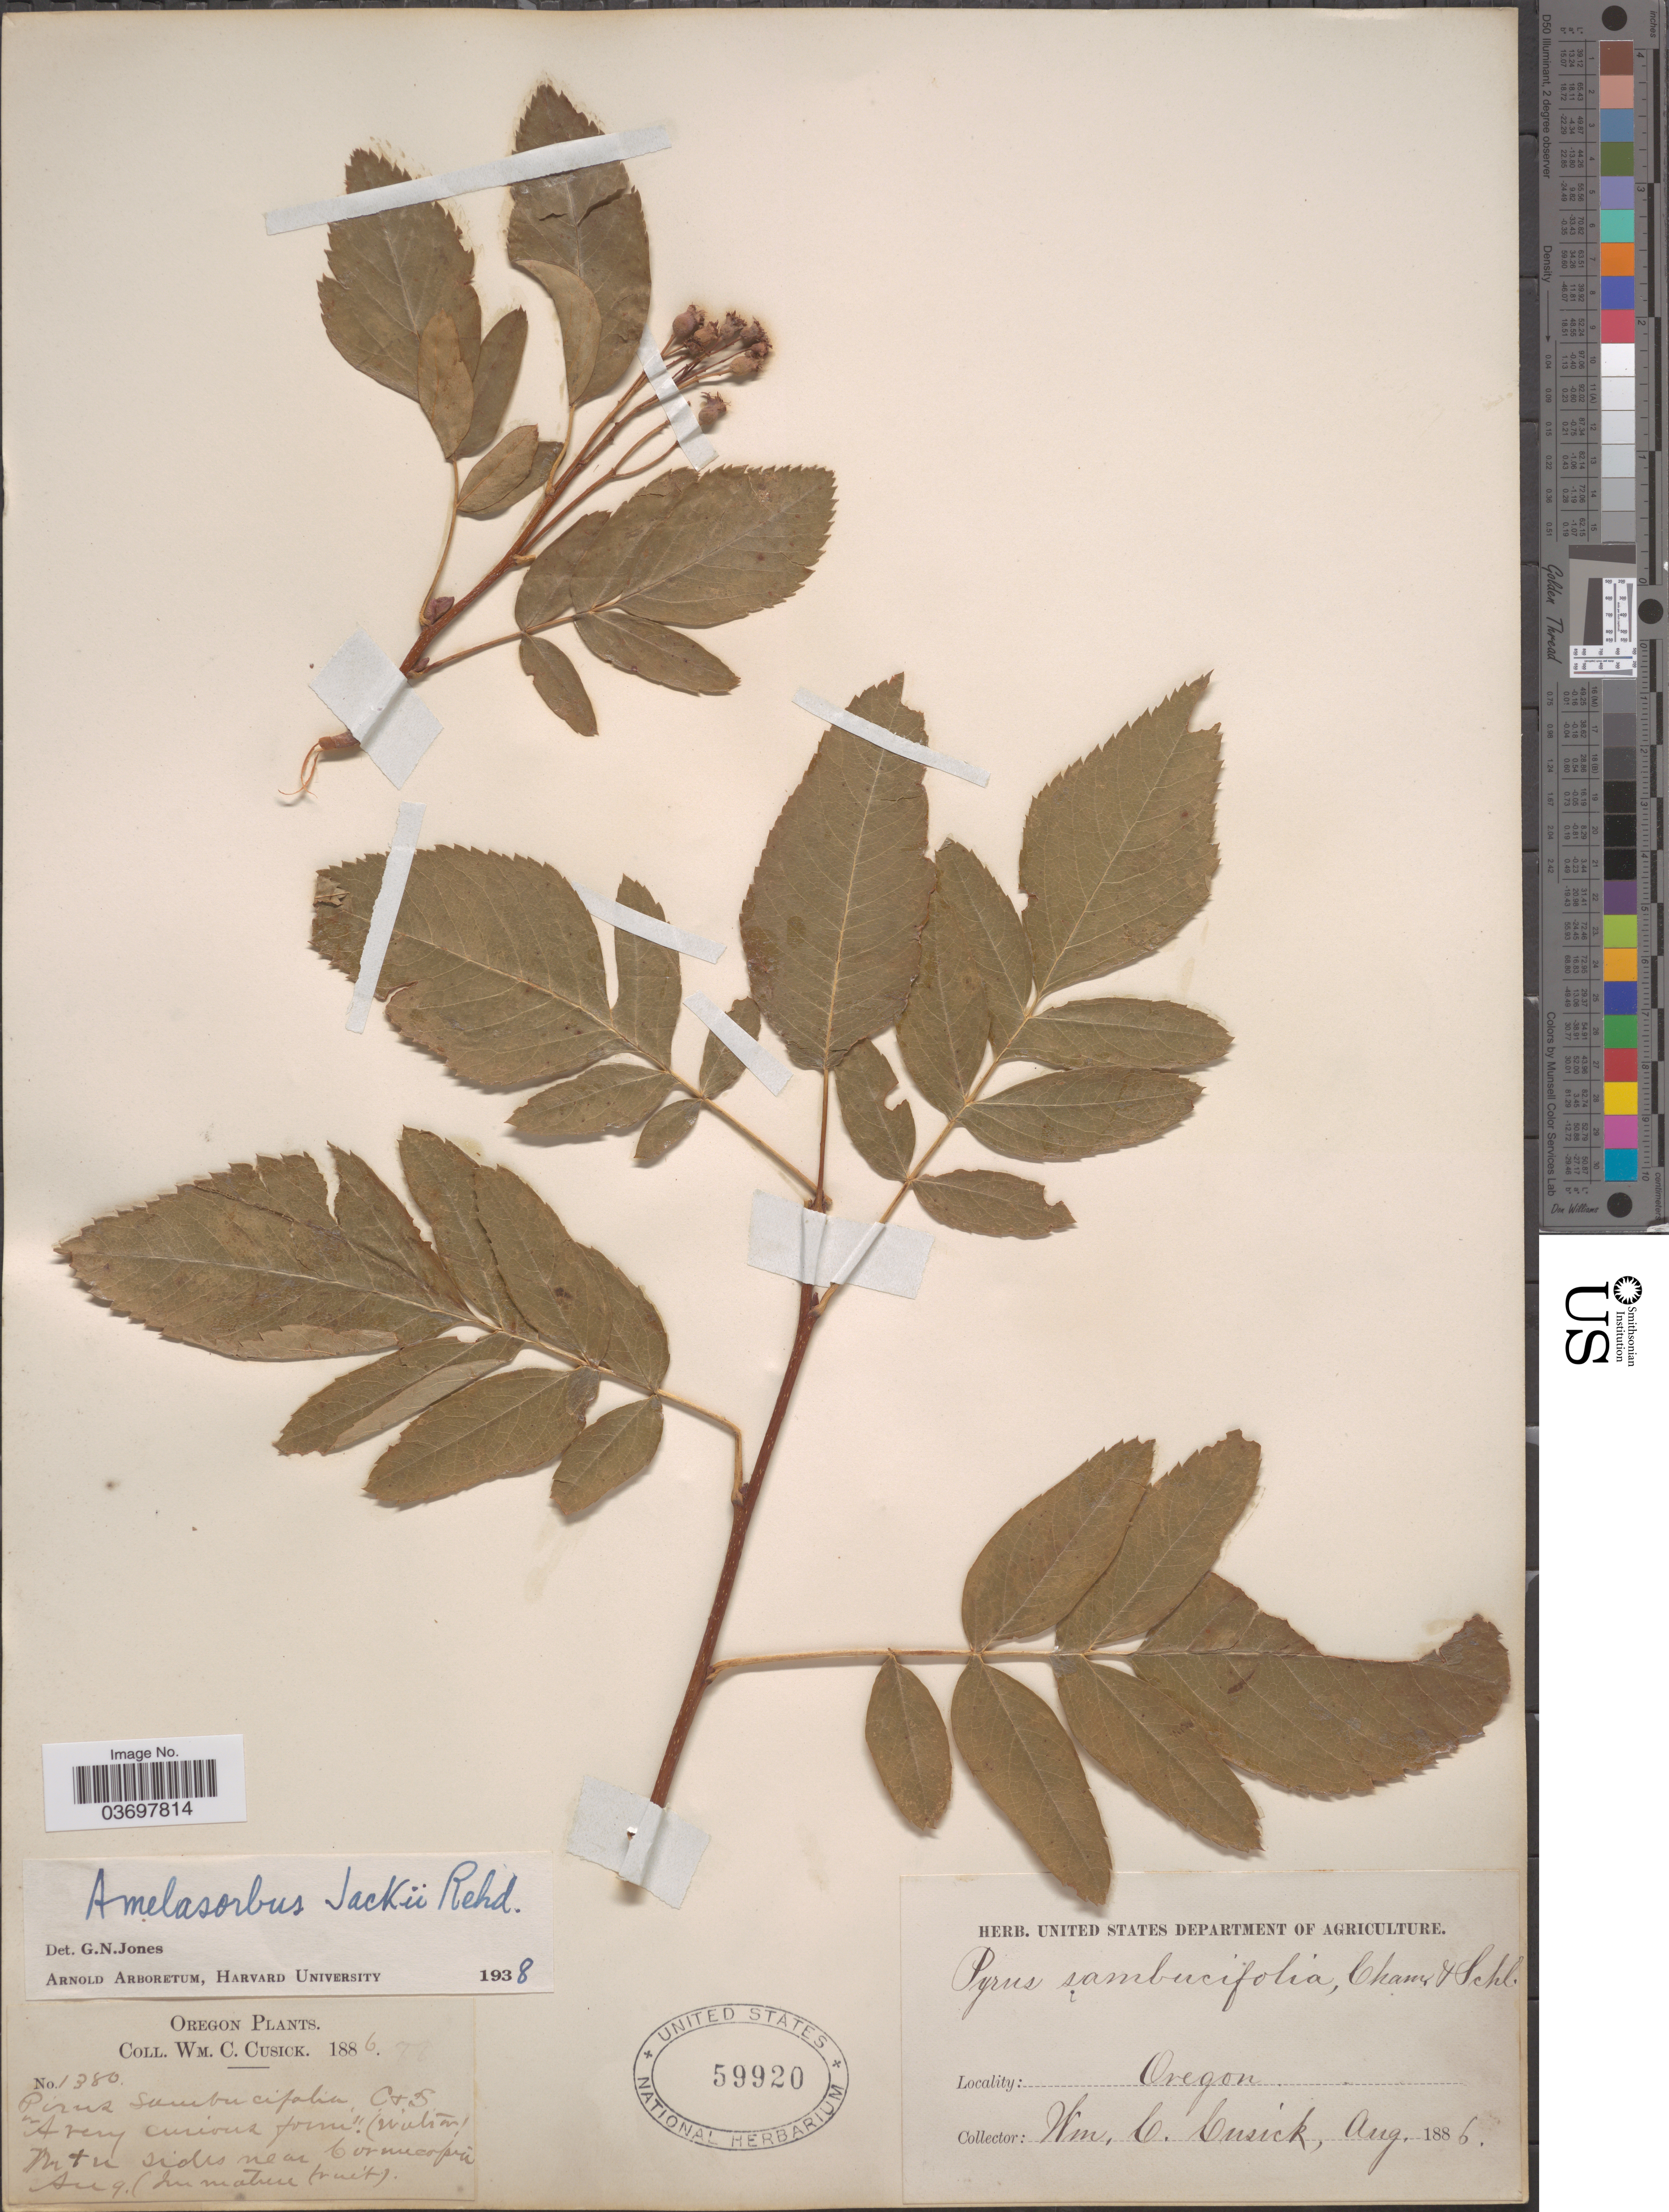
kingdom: Plantae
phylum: Tracheophyta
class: Magnoliopsida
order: Rosales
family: Rosaceae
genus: Amelasorbus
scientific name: x Amelasorbus jackii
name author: Rehder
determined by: Jones, G. N.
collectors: W. C. Cusick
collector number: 1380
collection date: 1886-08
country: United States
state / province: Oregon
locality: Mtn. sides near Cornucopia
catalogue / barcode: US 59920